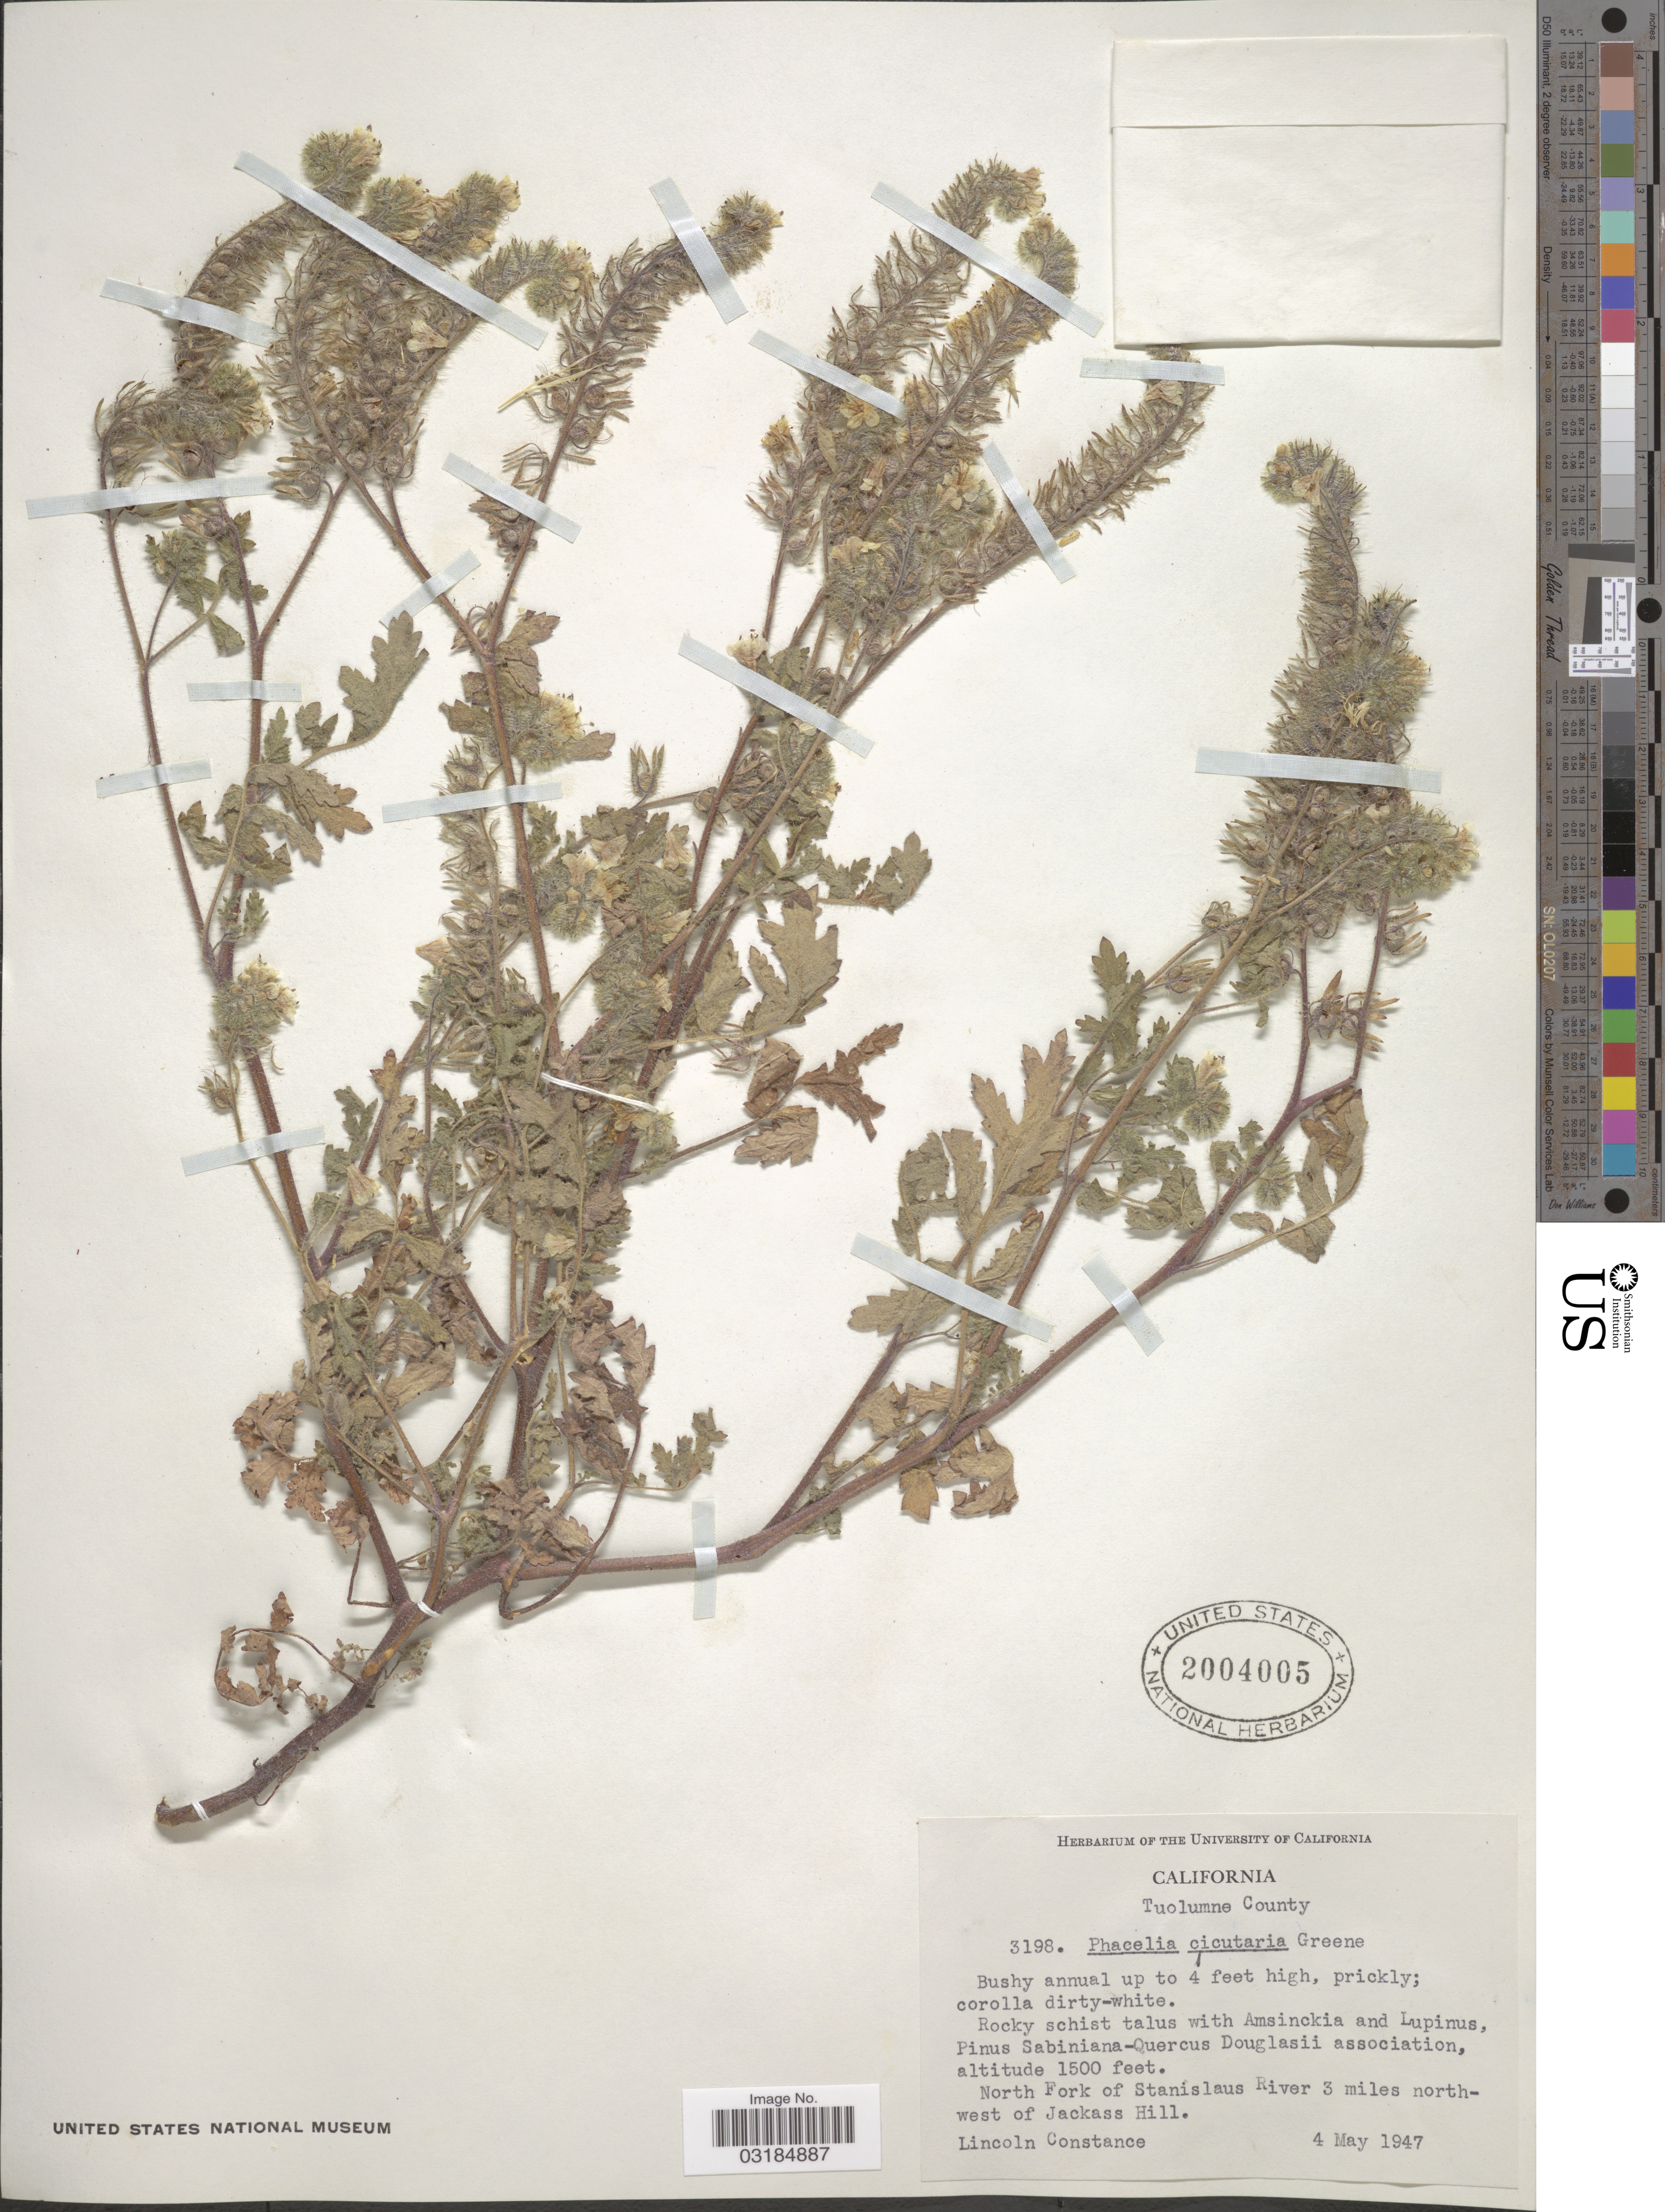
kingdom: Plantae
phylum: Tracheophyta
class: Magnoliopsida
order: Boraginales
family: Hydrophyllaceae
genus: Phacelia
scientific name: Phacelia cicutaria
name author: Greene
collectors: L. Constance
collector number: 3198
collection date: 1947-05-04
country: United States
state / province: California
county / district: Tuolumne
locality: Tuolumne County. North Fork of Stanislaus River 3 miles northwest of Jackass Hill.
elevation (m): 457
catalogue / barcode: US 2004005